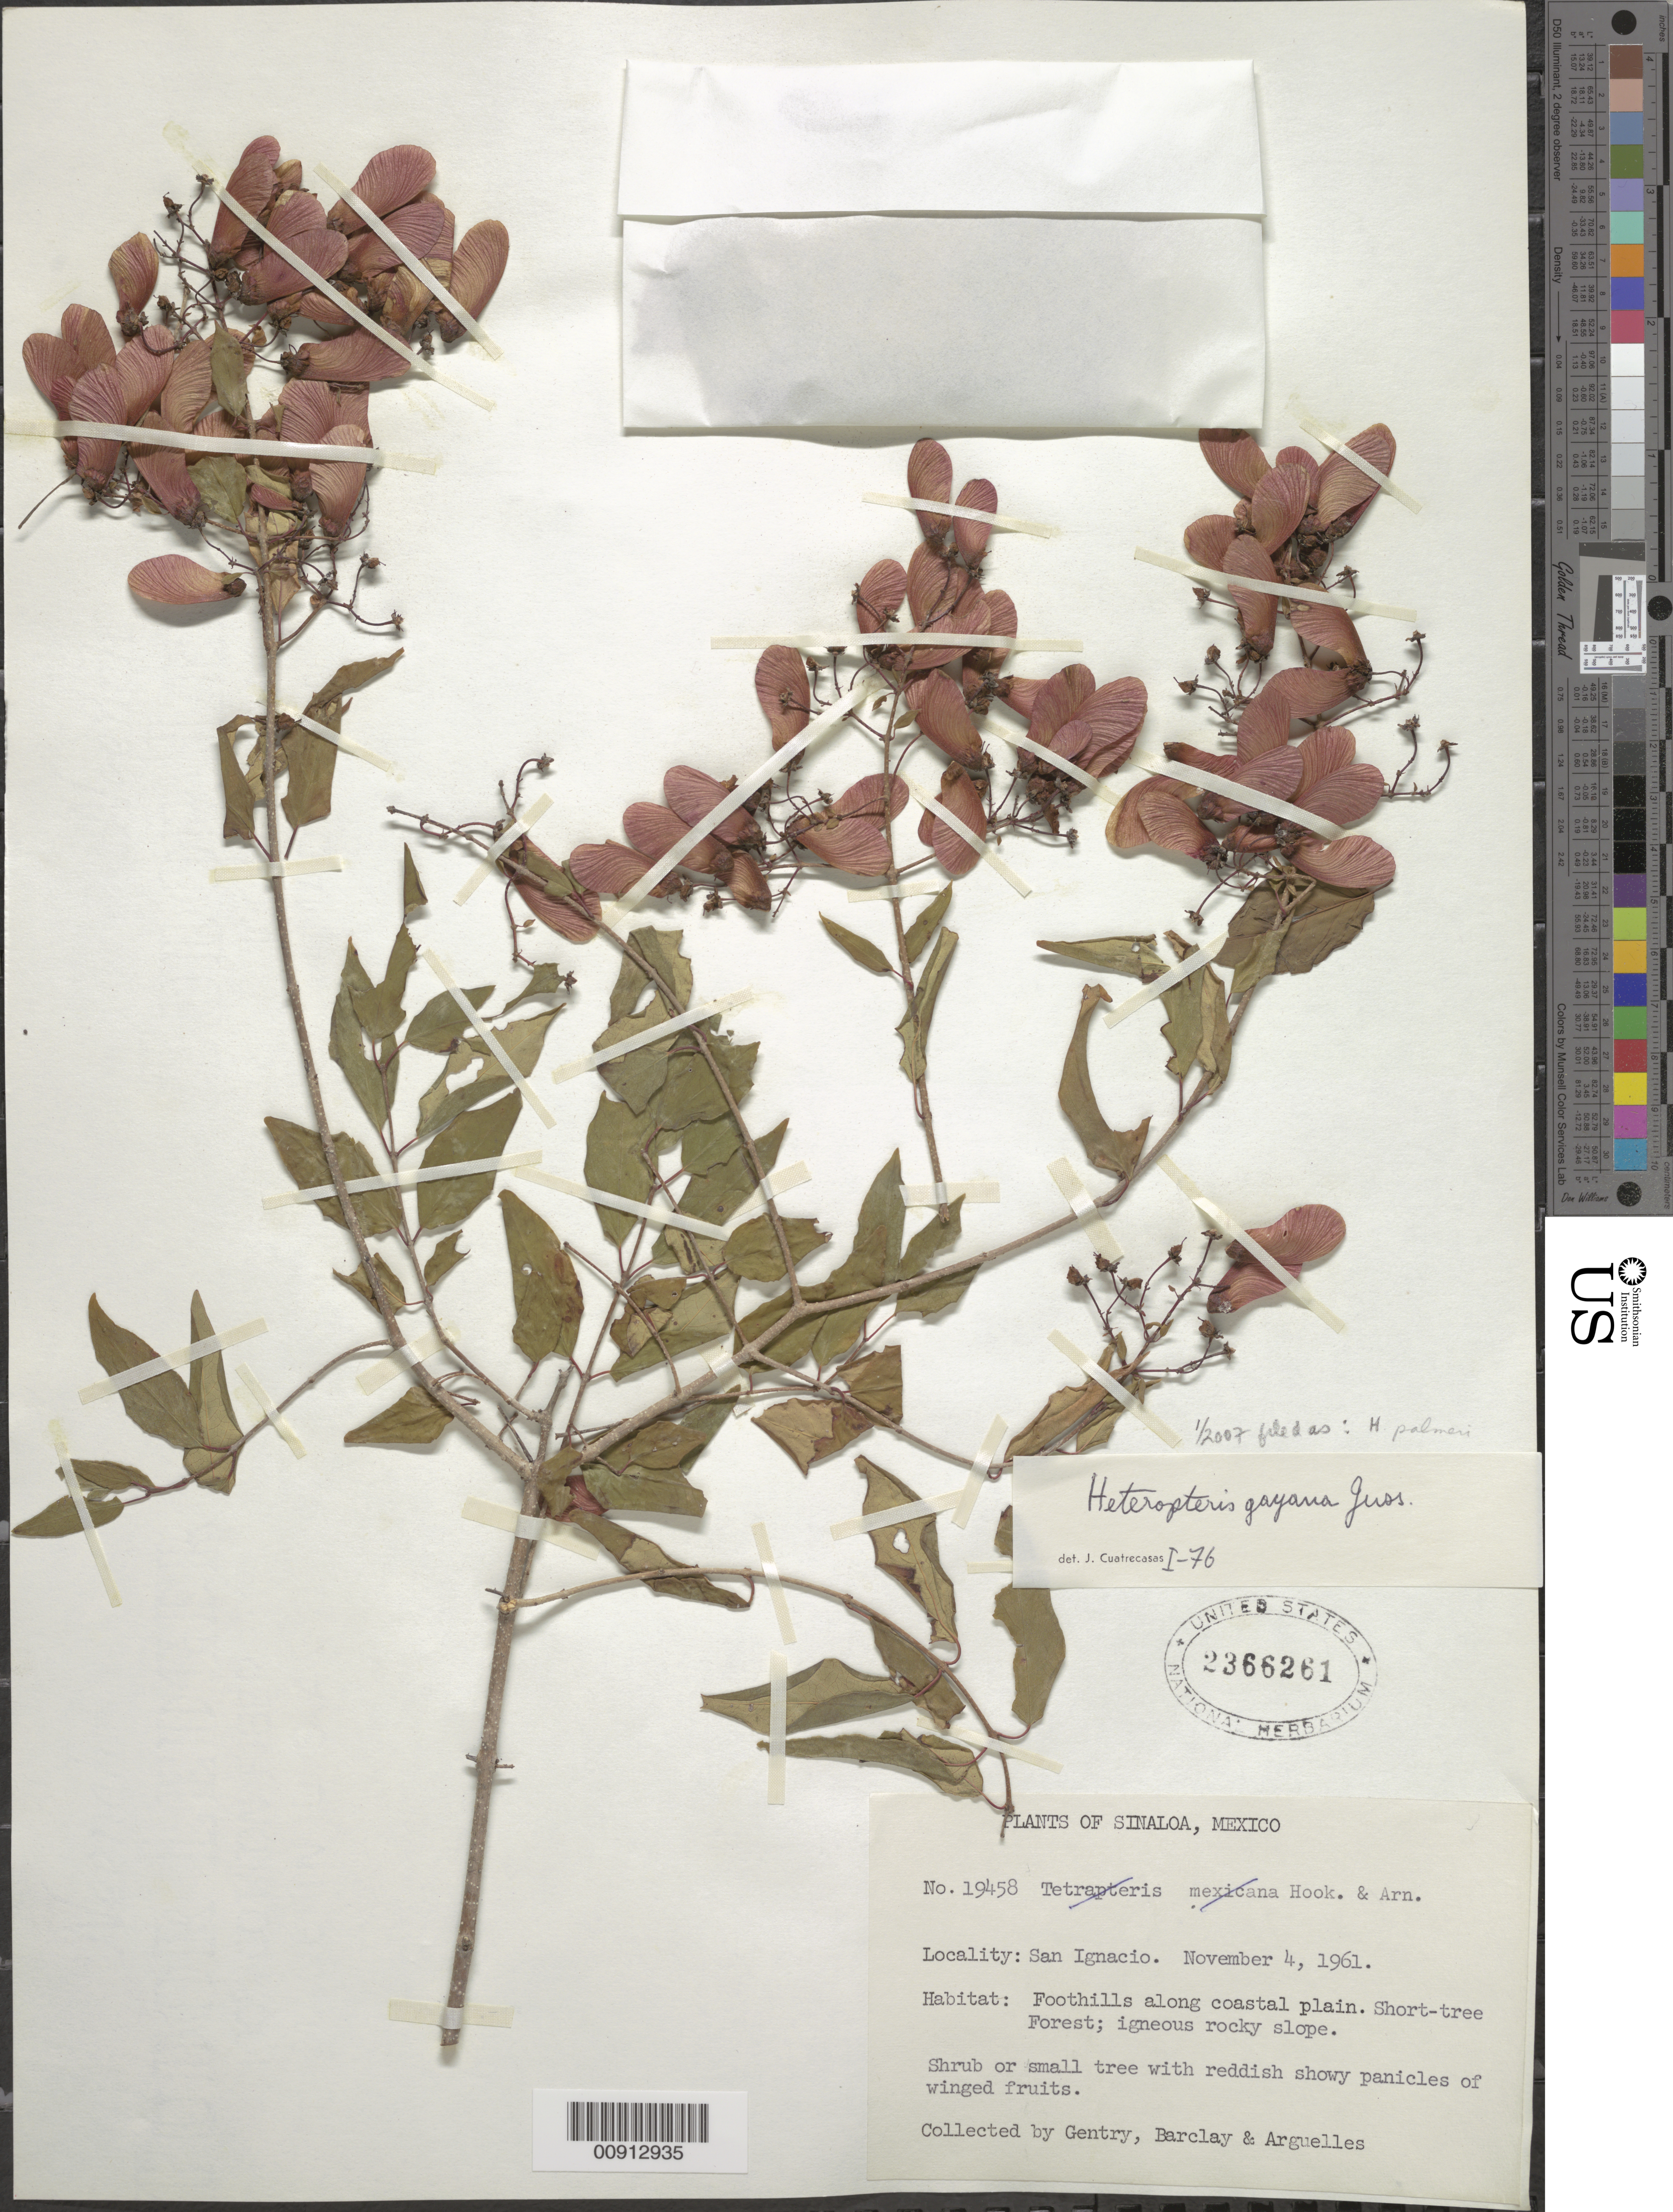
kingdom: Plantae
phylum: Tracheophyta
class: Magnoliopsida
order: Malpighiales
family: Malpighiaceae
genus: Heteropterys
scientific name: Heteropterys palmeri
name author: Rose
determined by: Strong, Mark T., (BOT), Smithsonian Institution - National Museum of Natural History (UNITED STATES)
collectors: Gentry, --, -- Barclay & Arguelles, --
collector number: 19458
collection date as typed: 04 Nov 1961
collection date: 1961-11-04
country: Mexico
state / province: Sinaloa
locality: San Ignacio, Sinaloa.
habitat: Foothills along coastal plain. Short-tree Forest; igneous rocky slope.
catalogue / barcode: US 2366261